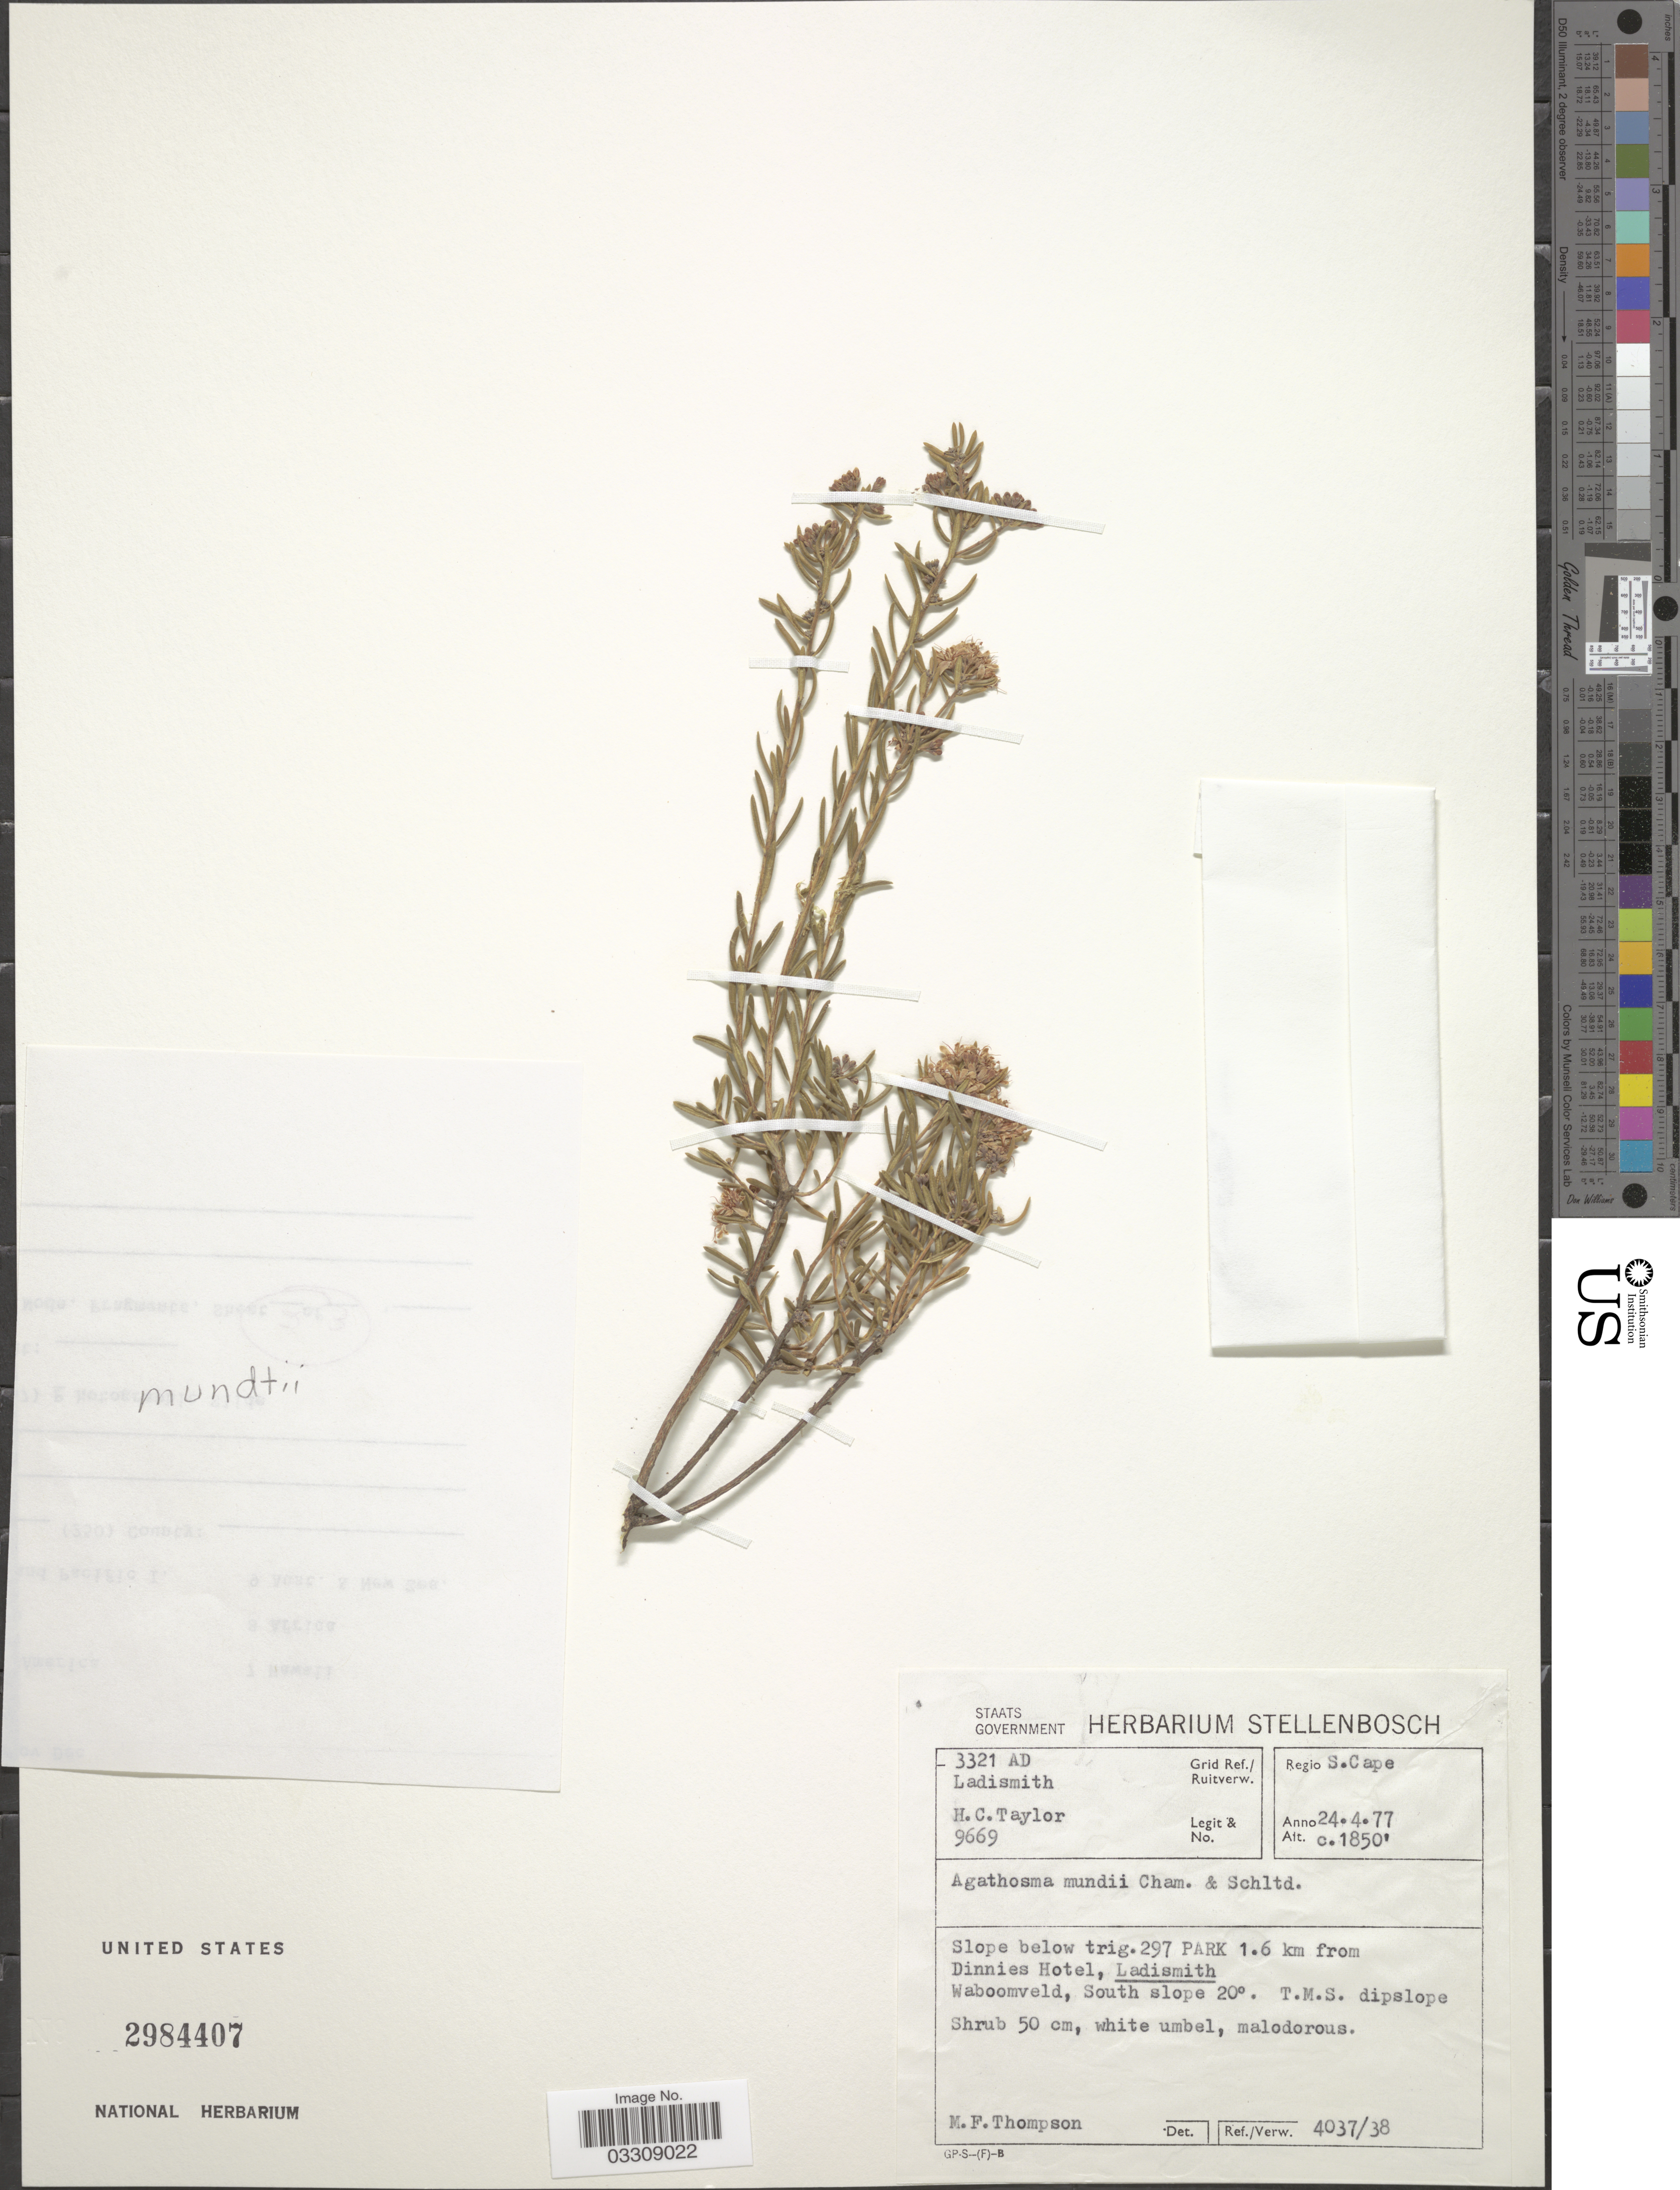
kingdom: Plantae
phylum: Tracheophyta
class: Magnoliopsida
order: Sapindales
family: Rutaceae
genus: Agathosma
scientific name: Agathosma mundtii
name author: Schltdl. & Cham.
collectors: H. Taylor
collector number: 9669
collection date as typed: Transcribed d/m/y: 24/4/77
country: South Africa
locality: Regio S.Cape. Grid Ref./ Ruitverw. 3321 AD Ladismith. Slope below trig. 297 Park 1.6 km from Dinnies Hotel, Ladismith. Waboomveld, South slope 20°. T.M.S. dipslope.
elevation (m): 564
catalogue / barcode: US 2984407